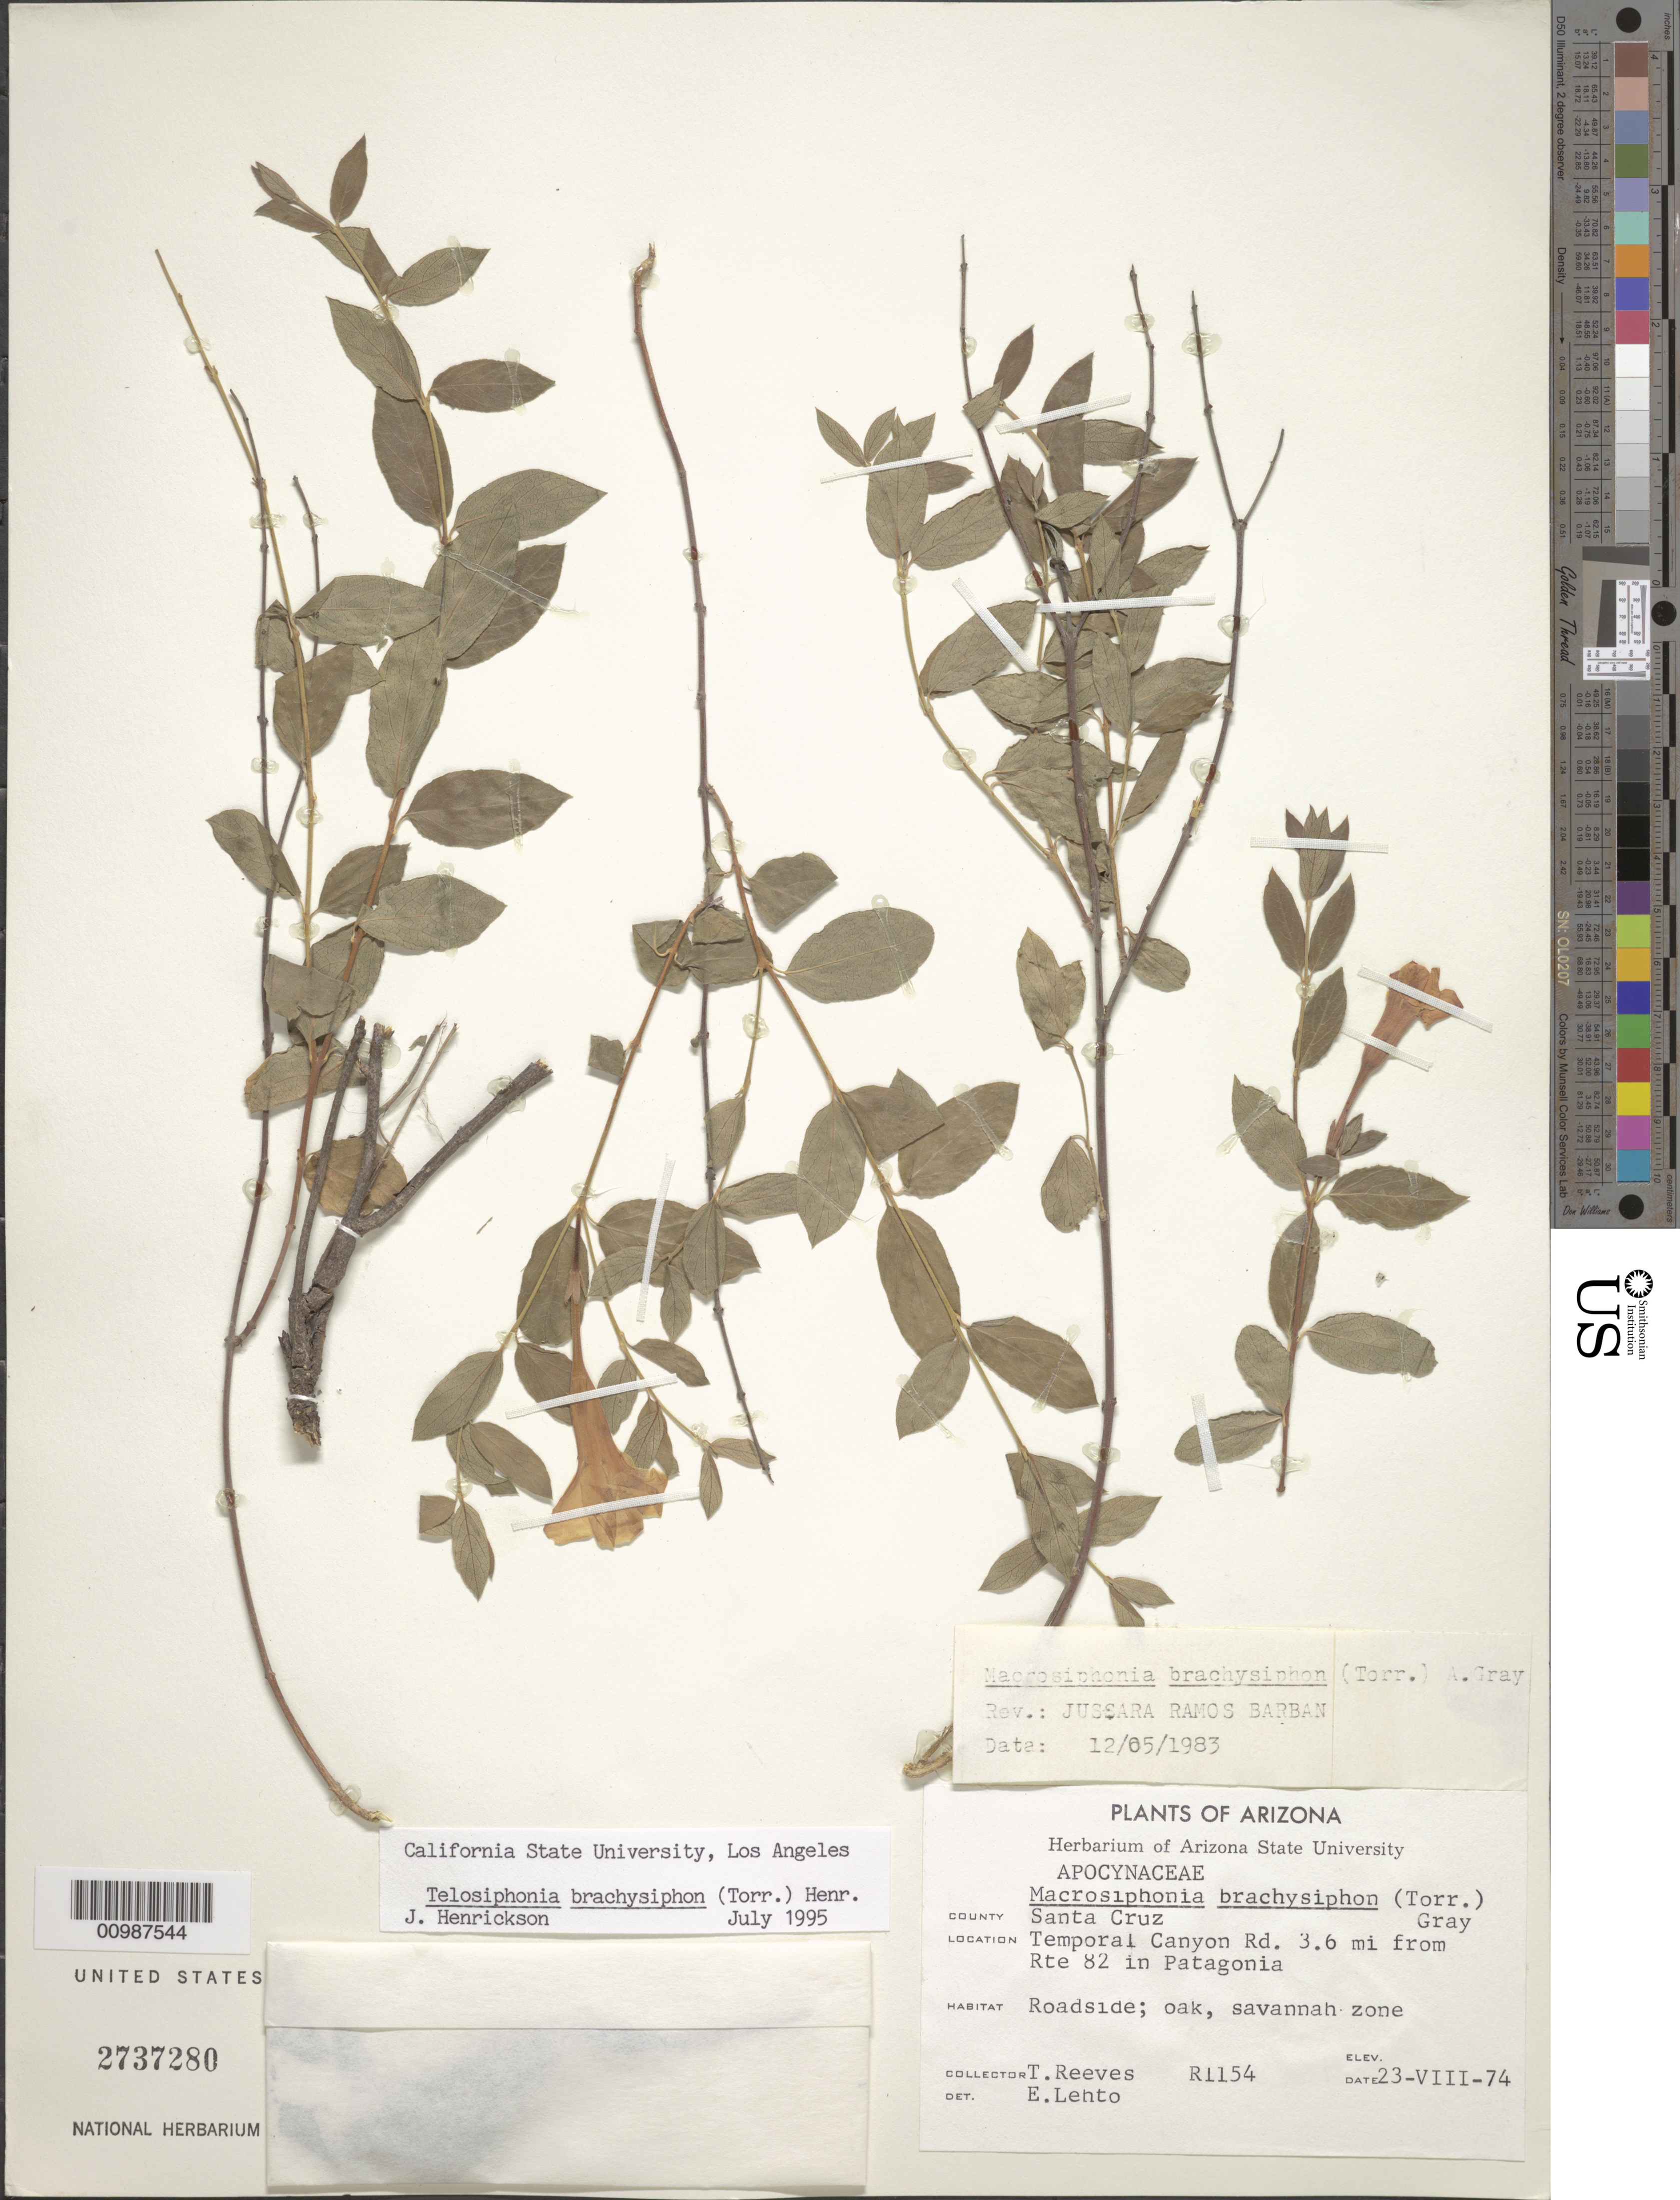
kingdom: Plantae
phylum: Tracheophyta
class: Magnoliopsida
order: Gentianales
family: Apocynaceae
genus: Macrosiphonia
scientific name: Macrosiphonia brachysiphon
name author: (Torr.) A. Gray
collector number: R1154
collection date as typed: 23 Aug 1974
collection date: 1974-08-23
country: United States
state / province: Arizona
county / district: Santa Cruz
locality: Temporal Canyon Rd. 3.6 miles from route 82 in Patagonia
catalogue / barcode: US 2737280